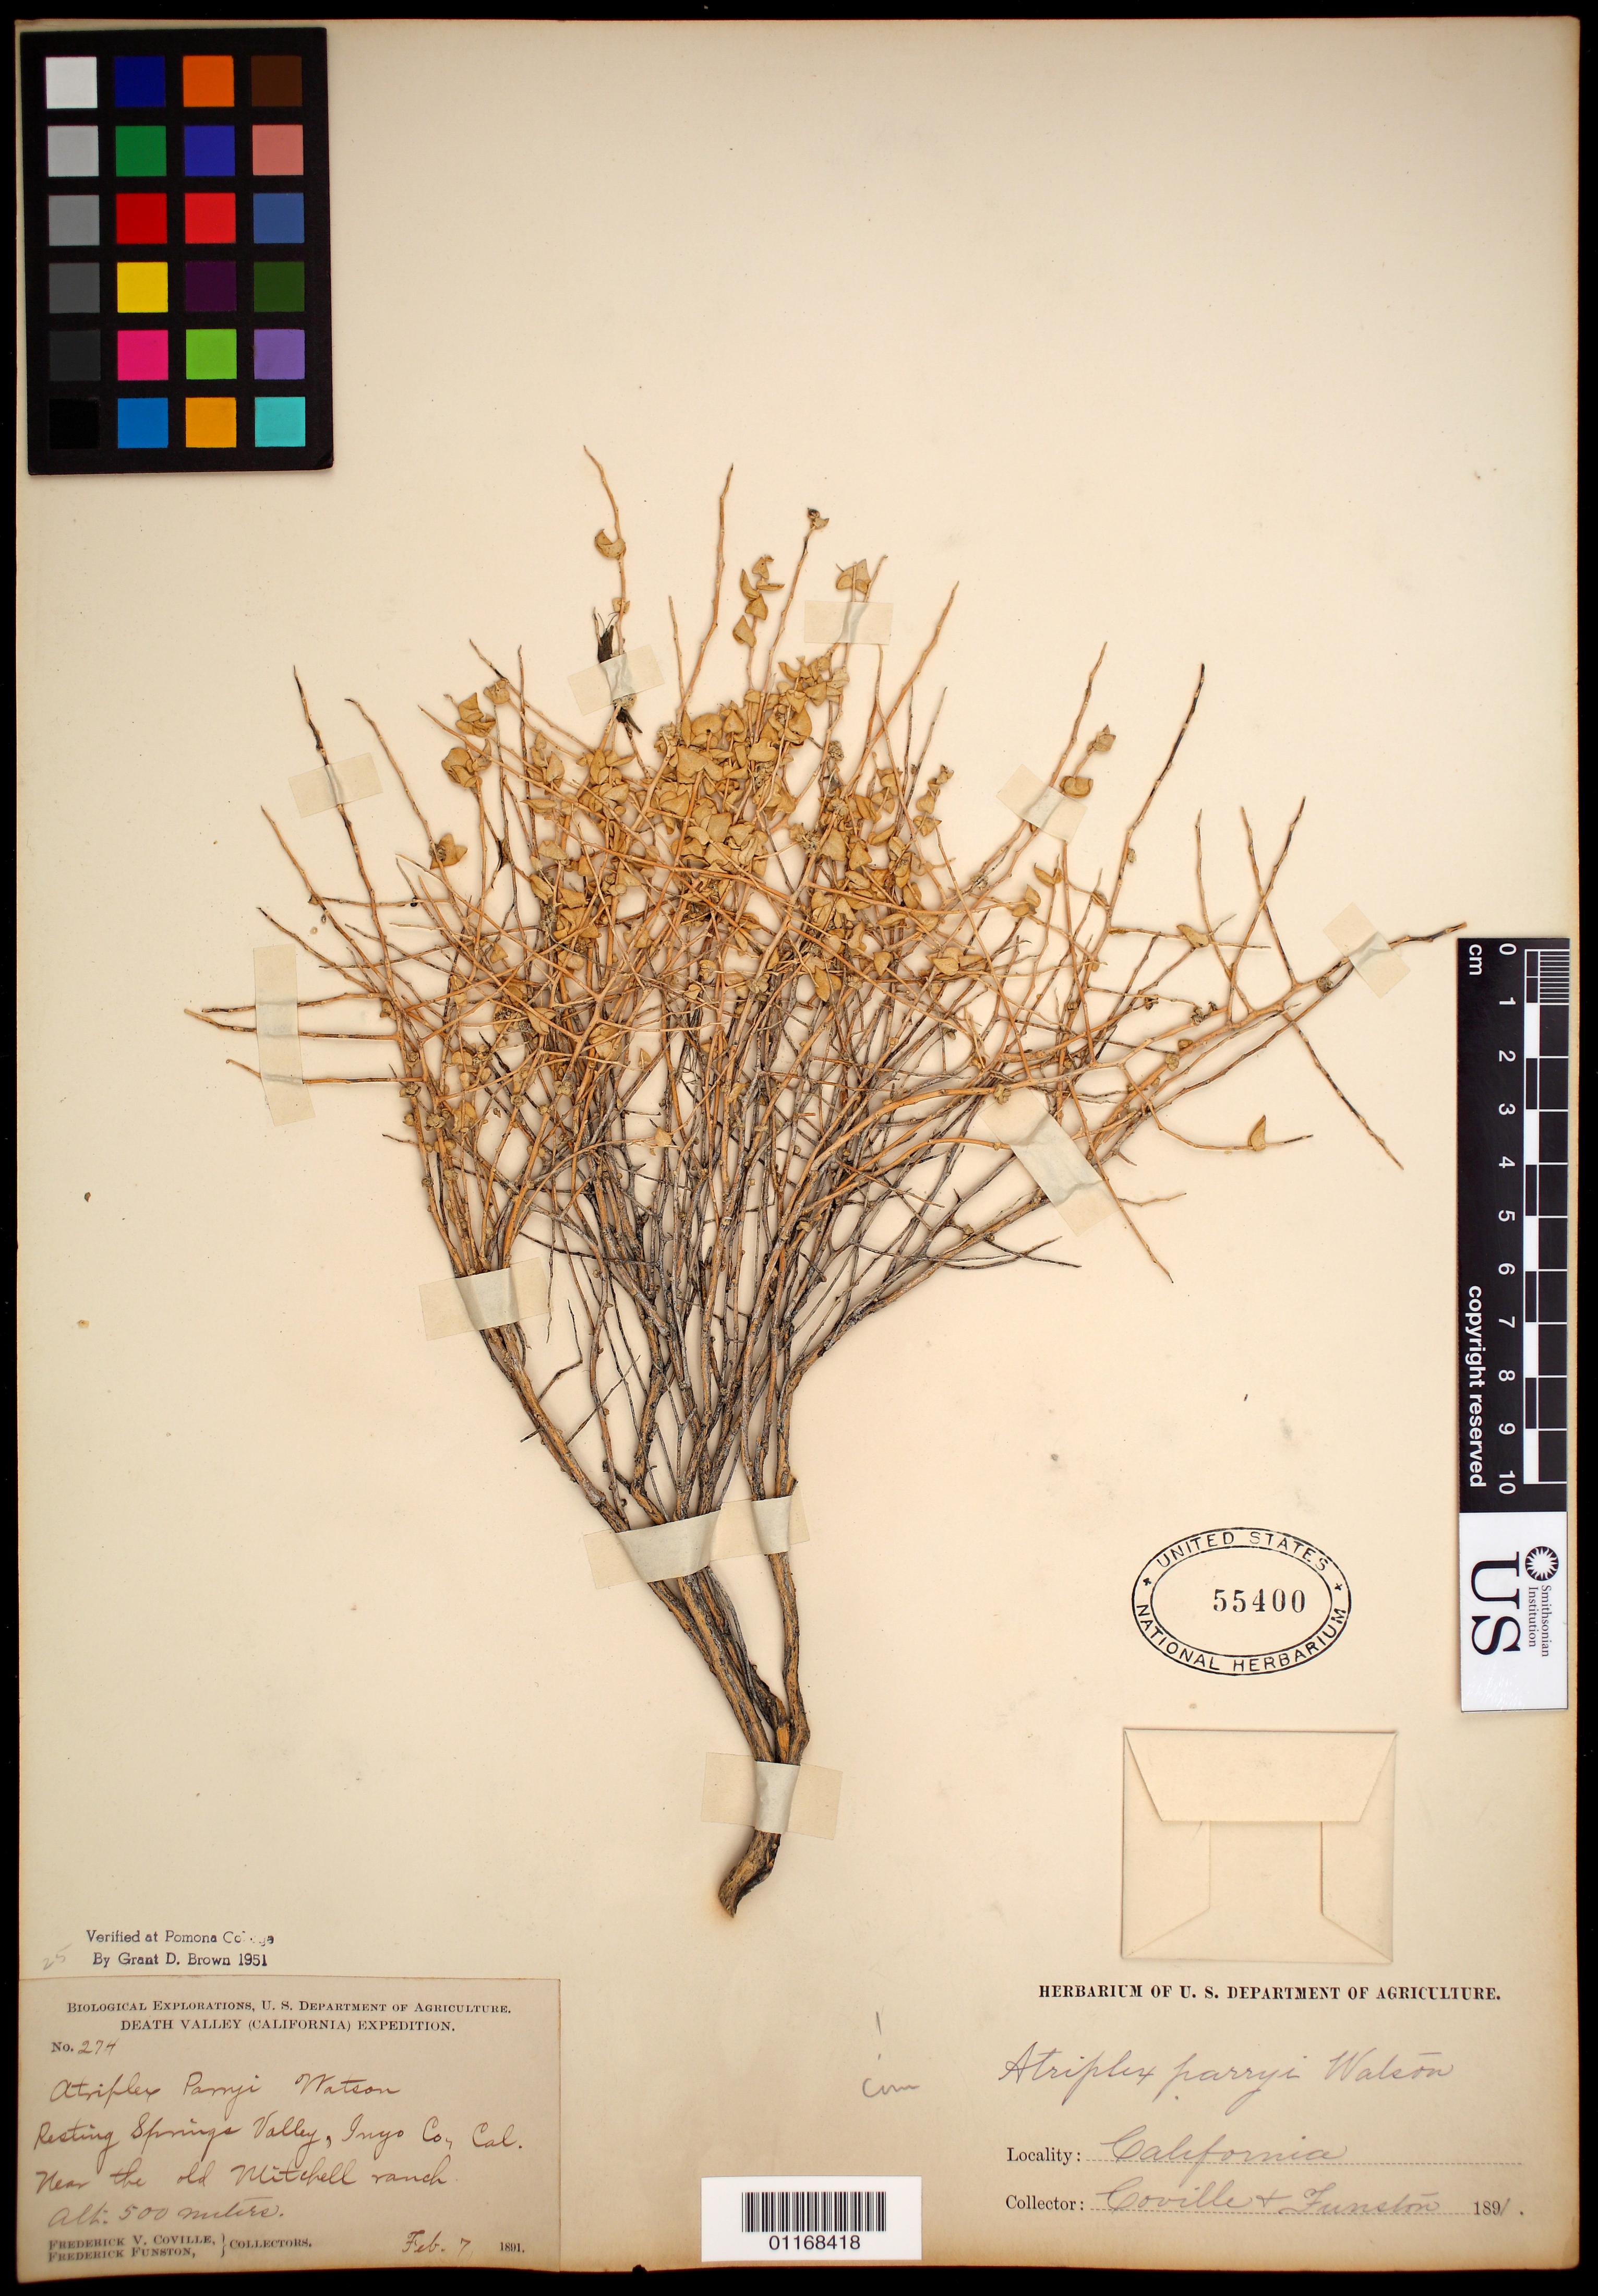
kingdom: Plantae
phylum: Tracheophyta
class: Magnoliopsida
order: Caryophyllales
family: Amaranthaceae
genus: Atriplex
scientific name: Atriplex parryi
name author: S. Watson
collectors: F. V. Coville & F. Funston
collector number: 274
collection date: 1891-02-07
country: United States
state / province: California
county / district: Inyo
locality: Near the old Mitchell Ranch, Resting Spring Valley.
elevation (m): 525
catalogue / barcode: US 55400